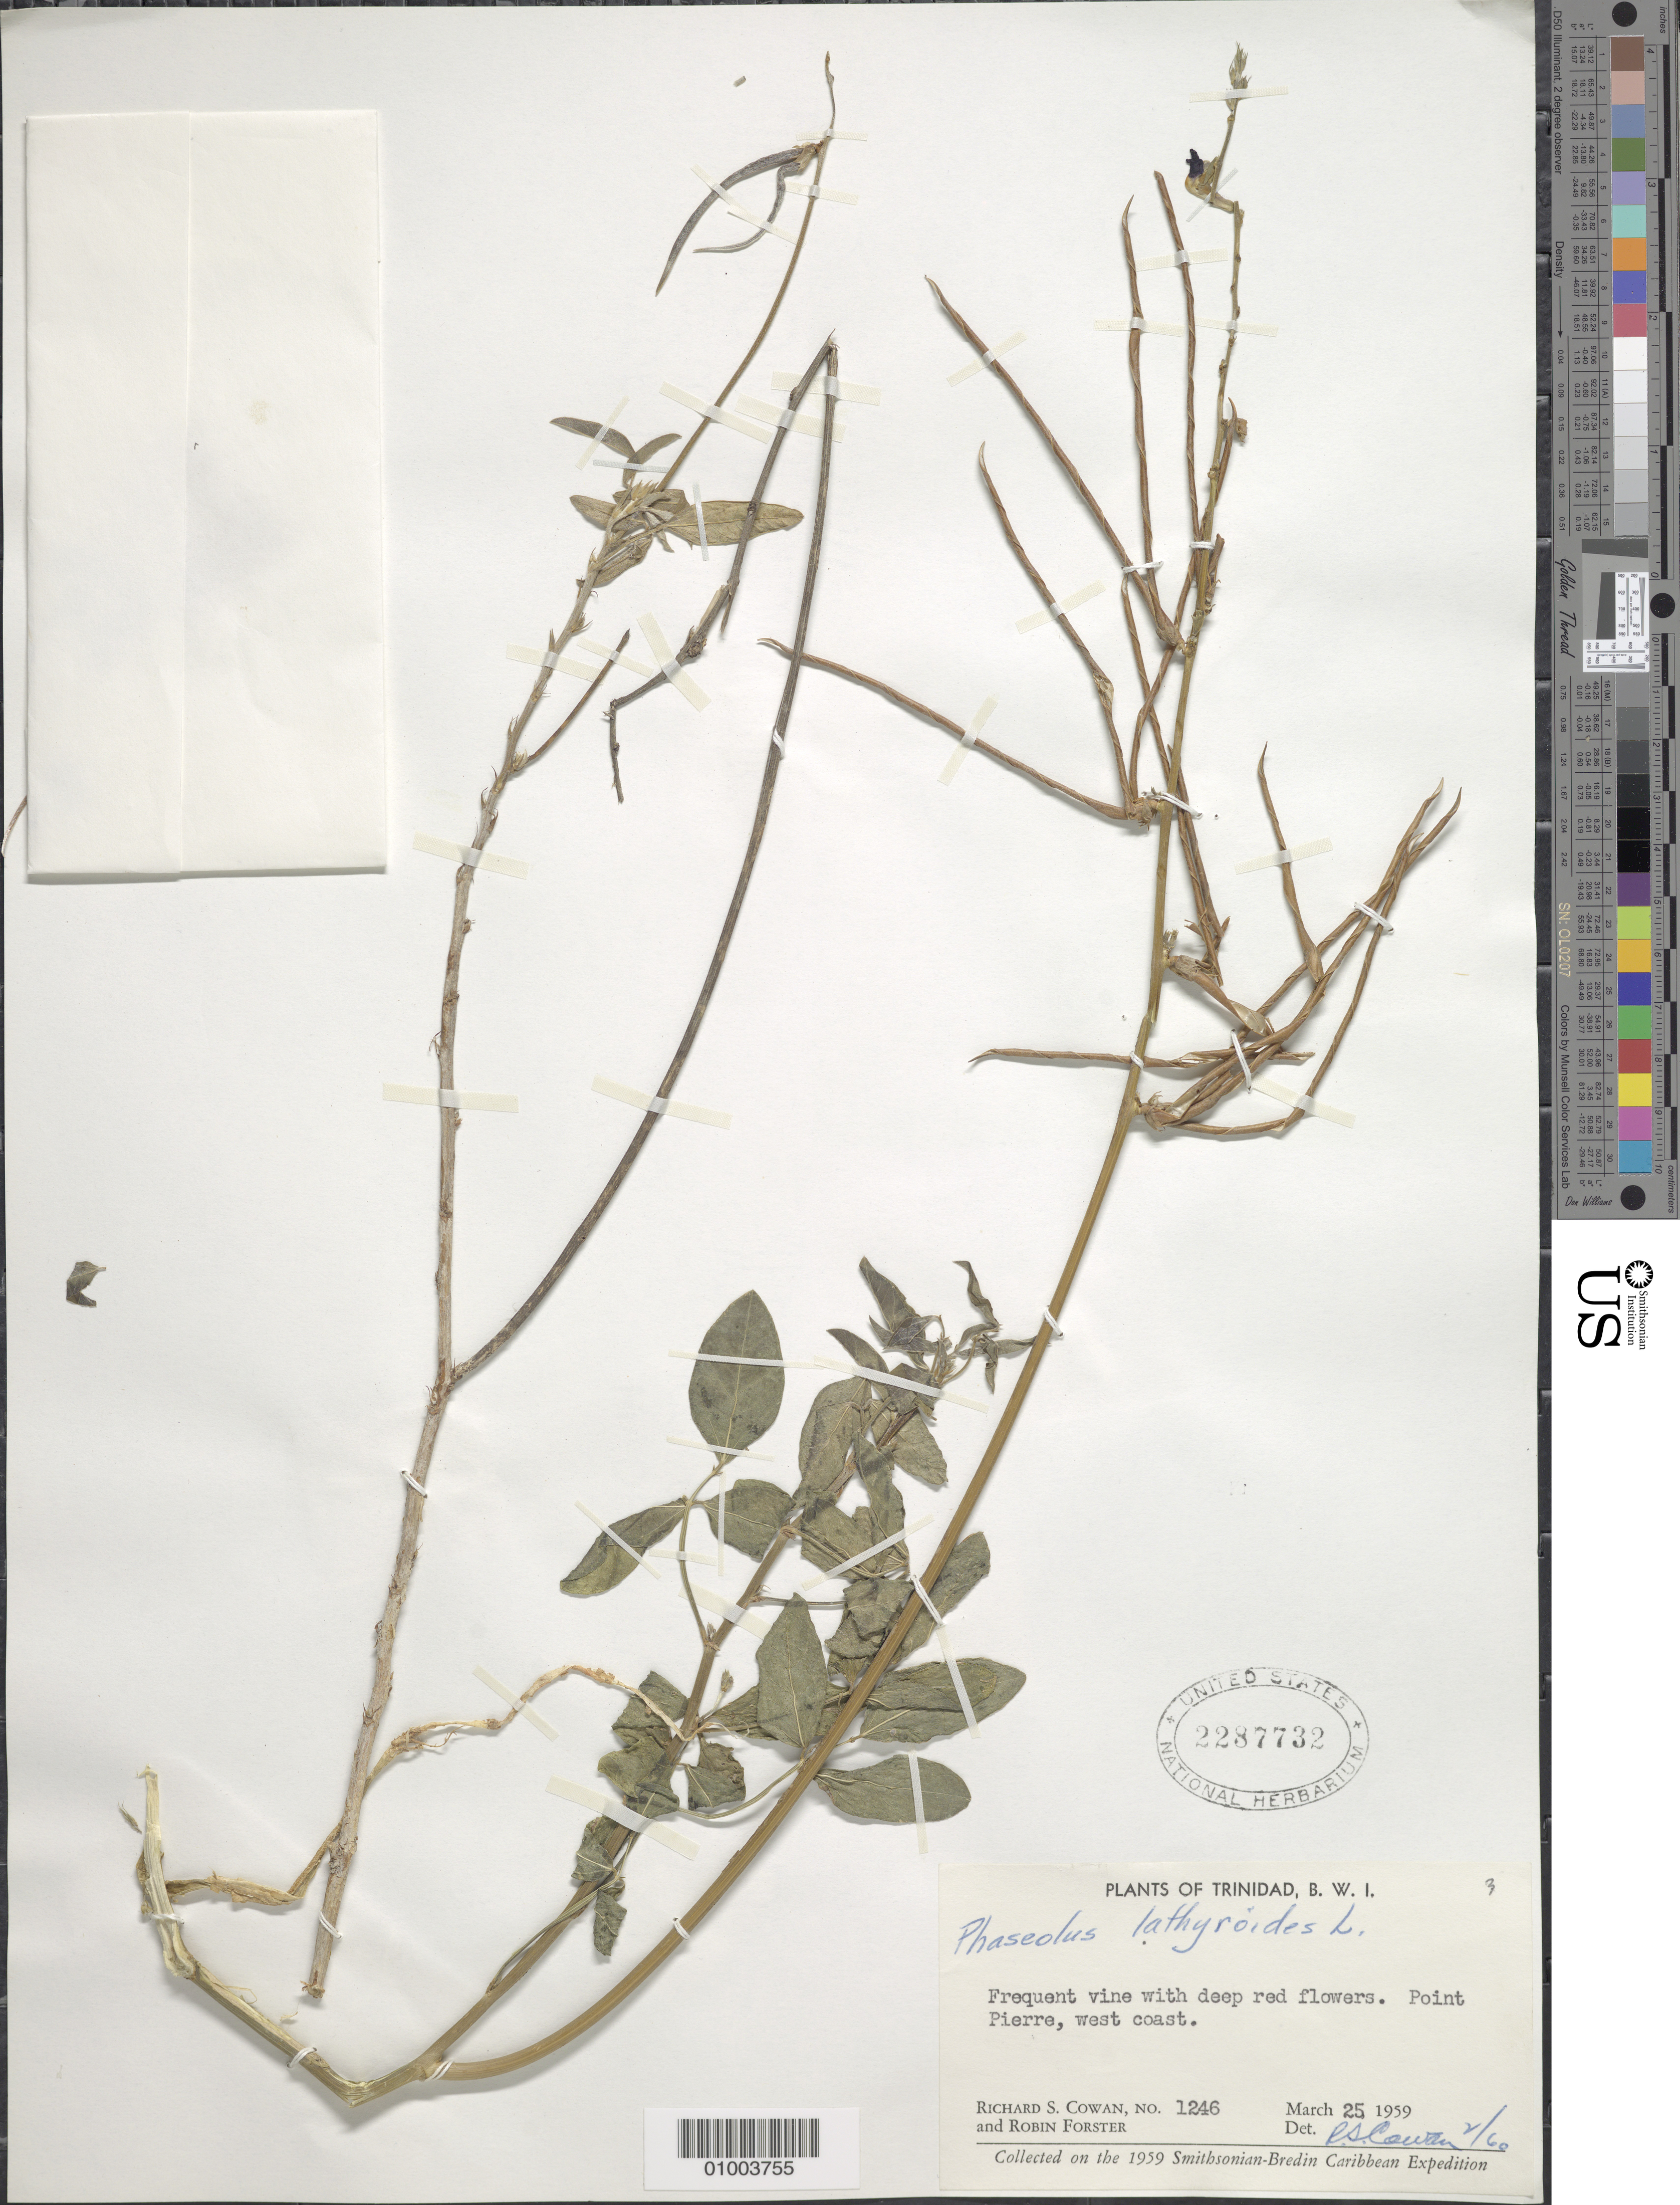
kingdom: Plantae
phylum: Tracheophyta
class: Magnoliopsida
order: Fabales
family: Fabaceae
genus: Phaseolus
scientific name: Phaseolus lathyroides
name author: L.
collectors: R. S. Cowan & R. Forster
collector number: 1246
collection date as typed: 25 Mar 1959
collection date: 1959-03-25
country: Trinidad and Tobago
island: Trinidad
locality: Point Pierre, west coast.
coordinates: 0 N, 0 E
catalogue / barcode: US 2287732